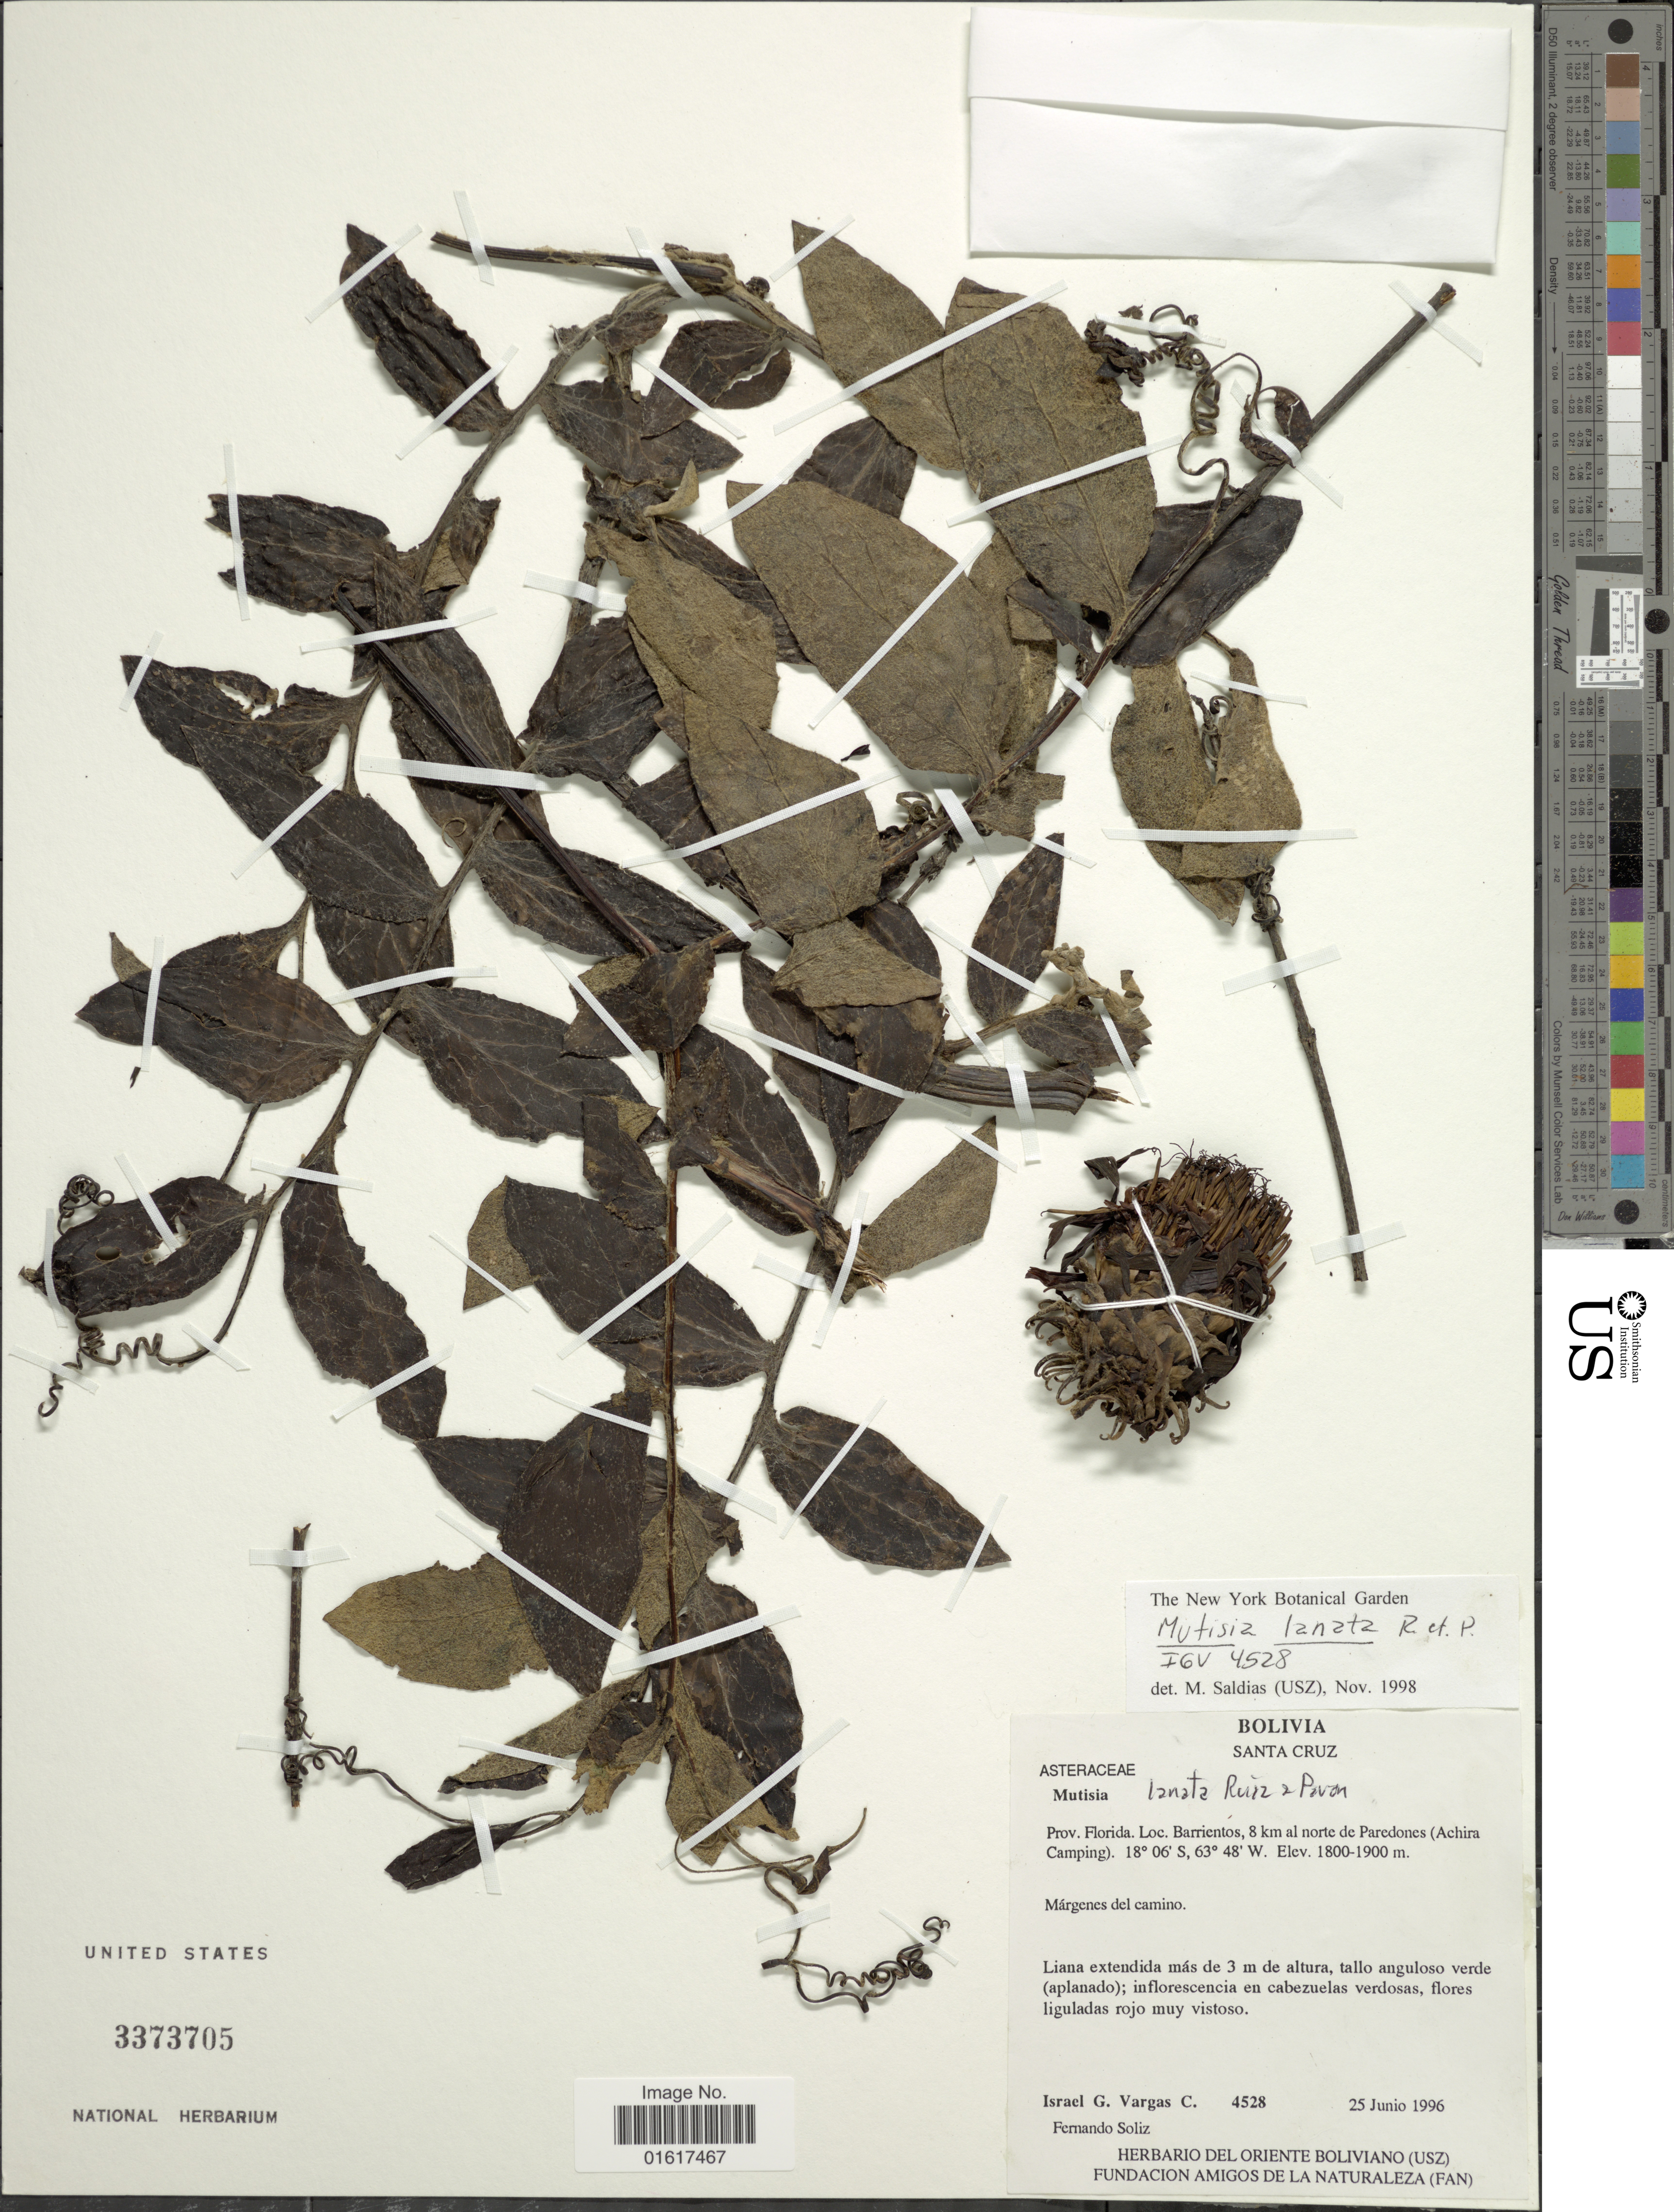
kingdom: Plantae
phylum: Tracheophyta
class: Magnoliopsida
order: Asterales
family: Asteraceae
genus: Mutisia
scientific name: Mutisia lanata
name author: Ruiz & Pav.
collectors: I. G. Vargas C.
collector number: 4528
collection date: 1996-06-25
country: Bolivia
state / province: Santa Cruz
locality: Prov. Florida. Loc. Barrientos, 8 km al norte de Paredones (Achira Camping)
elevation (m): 1800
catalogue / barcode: US 3373705